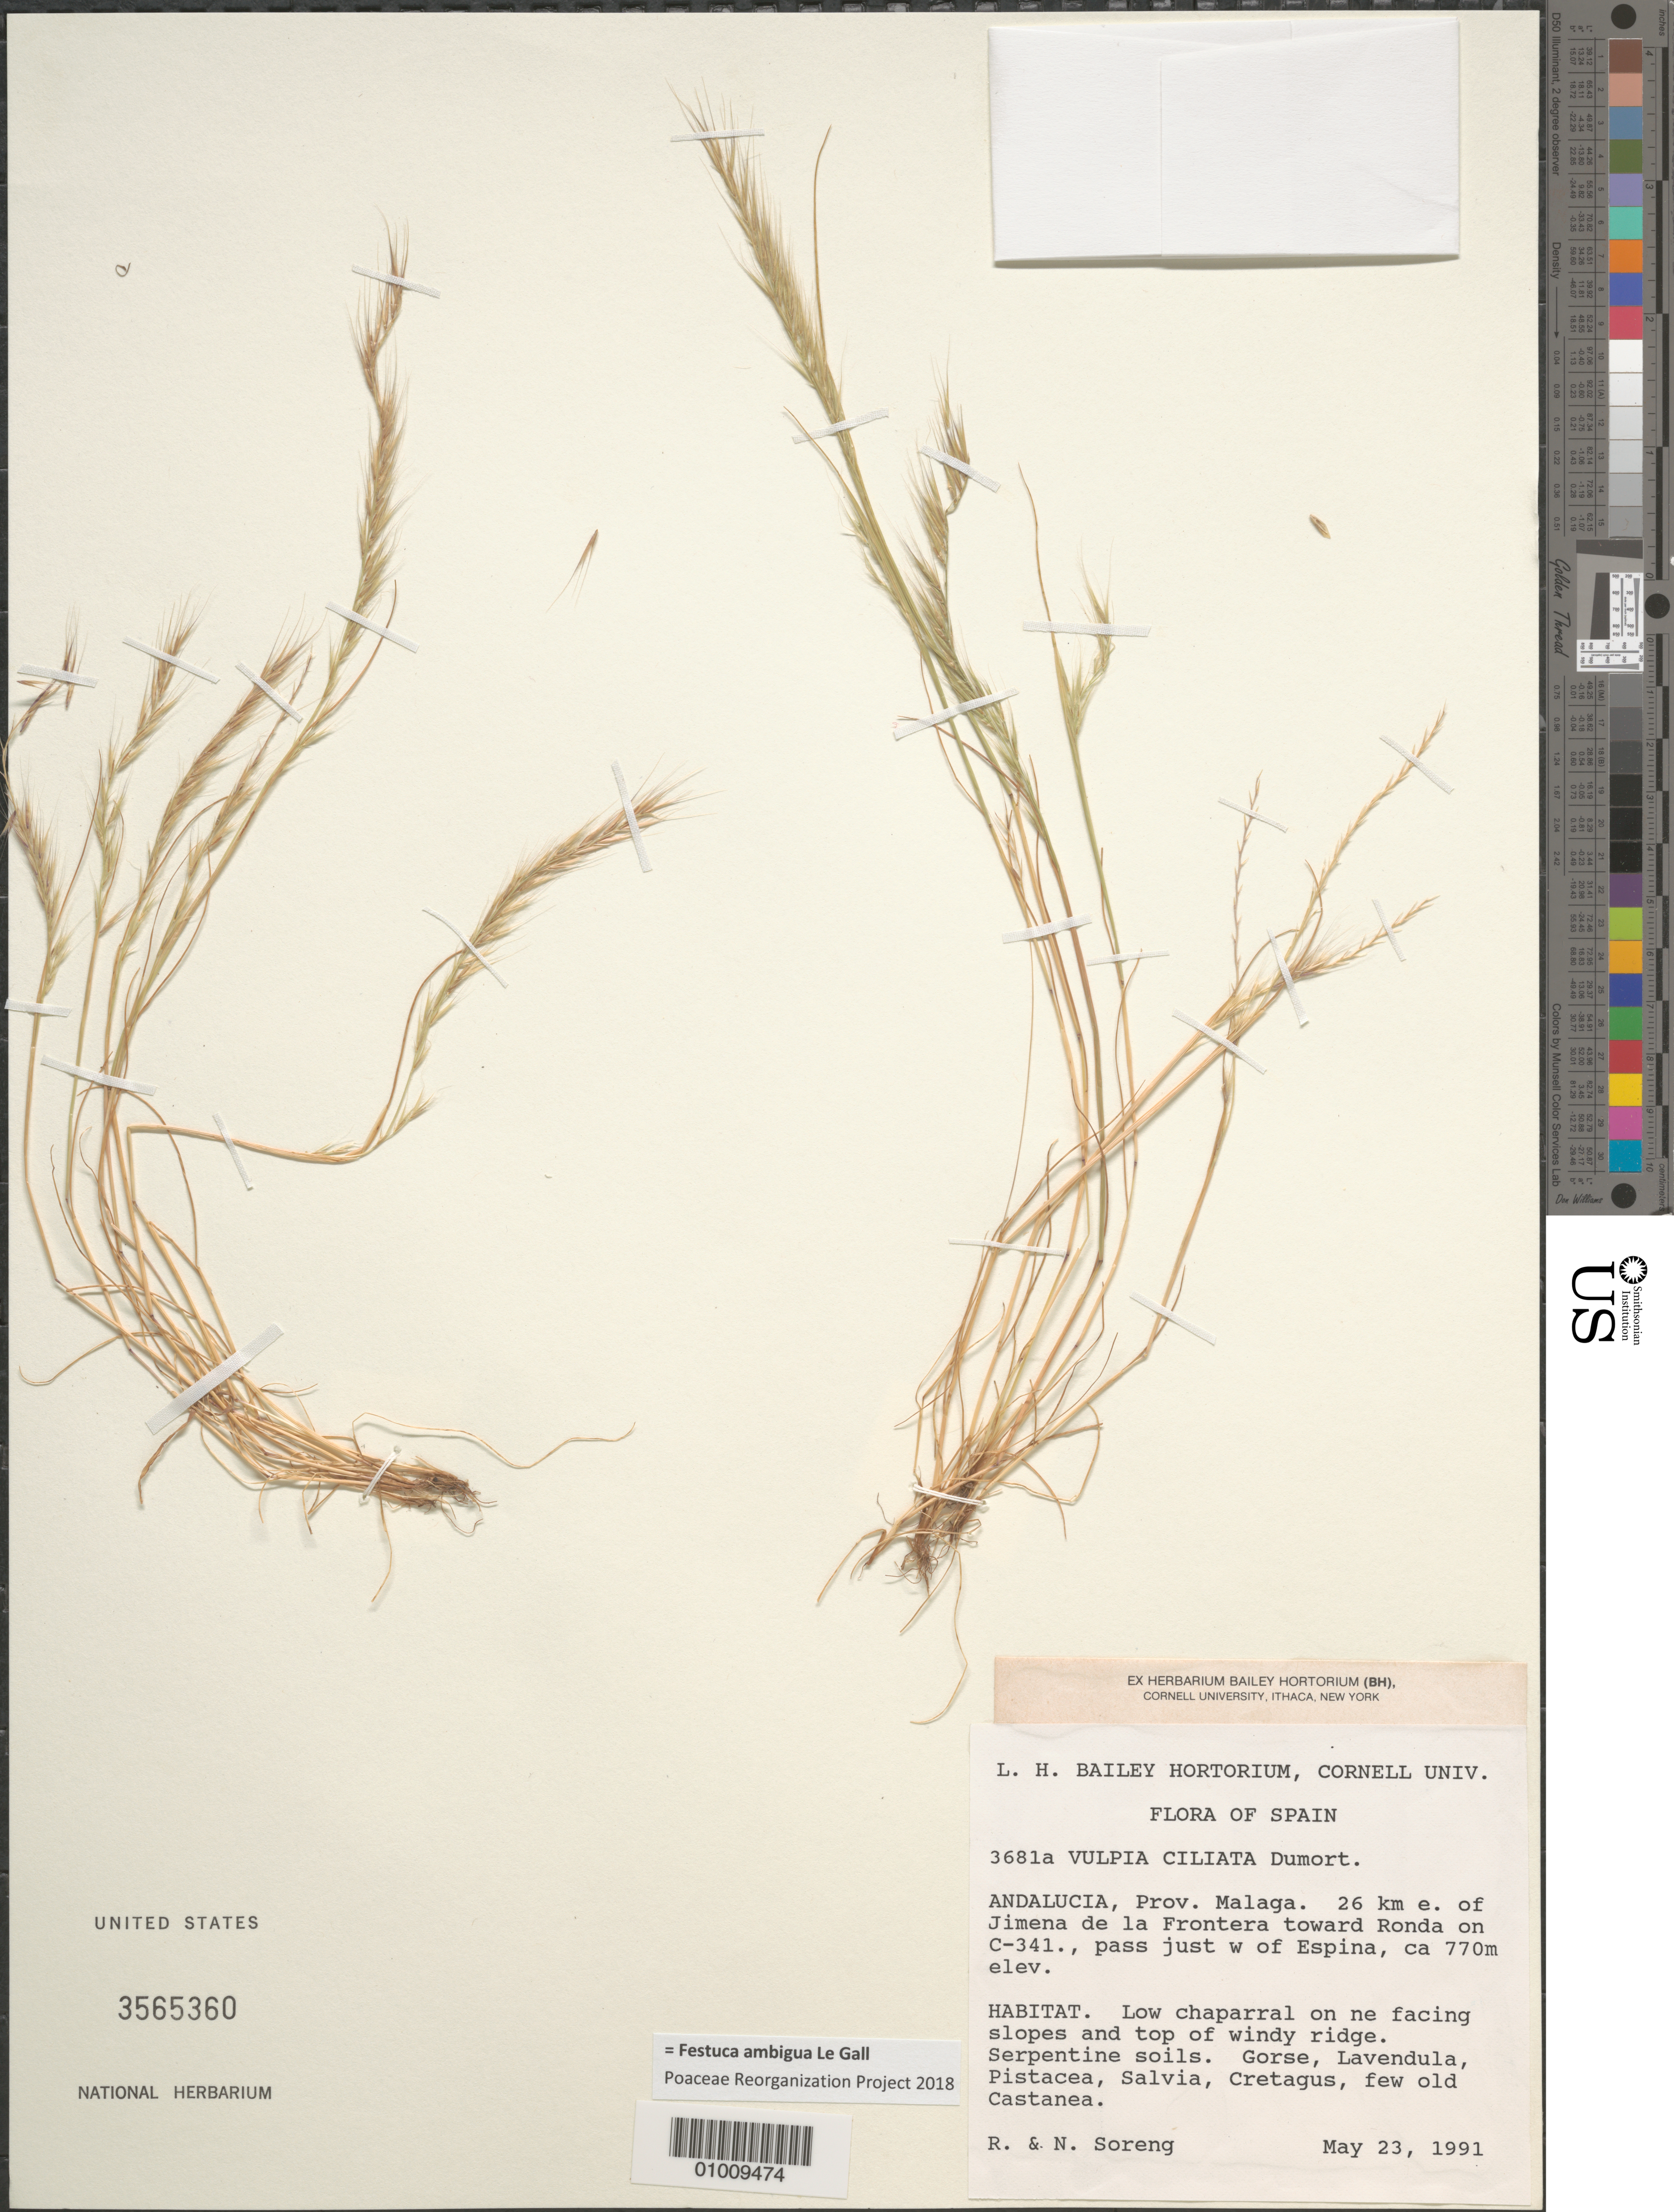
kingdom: Plantae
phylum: Tracheophyta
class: Liliopsida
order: Poales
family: Poaceae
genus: Festuca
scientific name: Festuca ambigua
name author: Le Gall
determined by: Poaceae Reorganization Project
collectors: R. J. Soreng & N. L. Soreng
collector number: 3681-a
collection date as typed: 23 May 1991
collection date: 1991-05-23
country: Spain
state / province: Andalucia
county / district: Malaga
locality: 26 km E of Jimena de la Frontera toward Ronda on C-341., pass just W of Espina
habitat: Low chaparral on ne facing slopes and top of windy ridge. Serpentine soils. Gorse, Lavendula, Pistacea, Salvia, Cretagus,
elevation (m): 770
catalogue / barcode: US 3565360